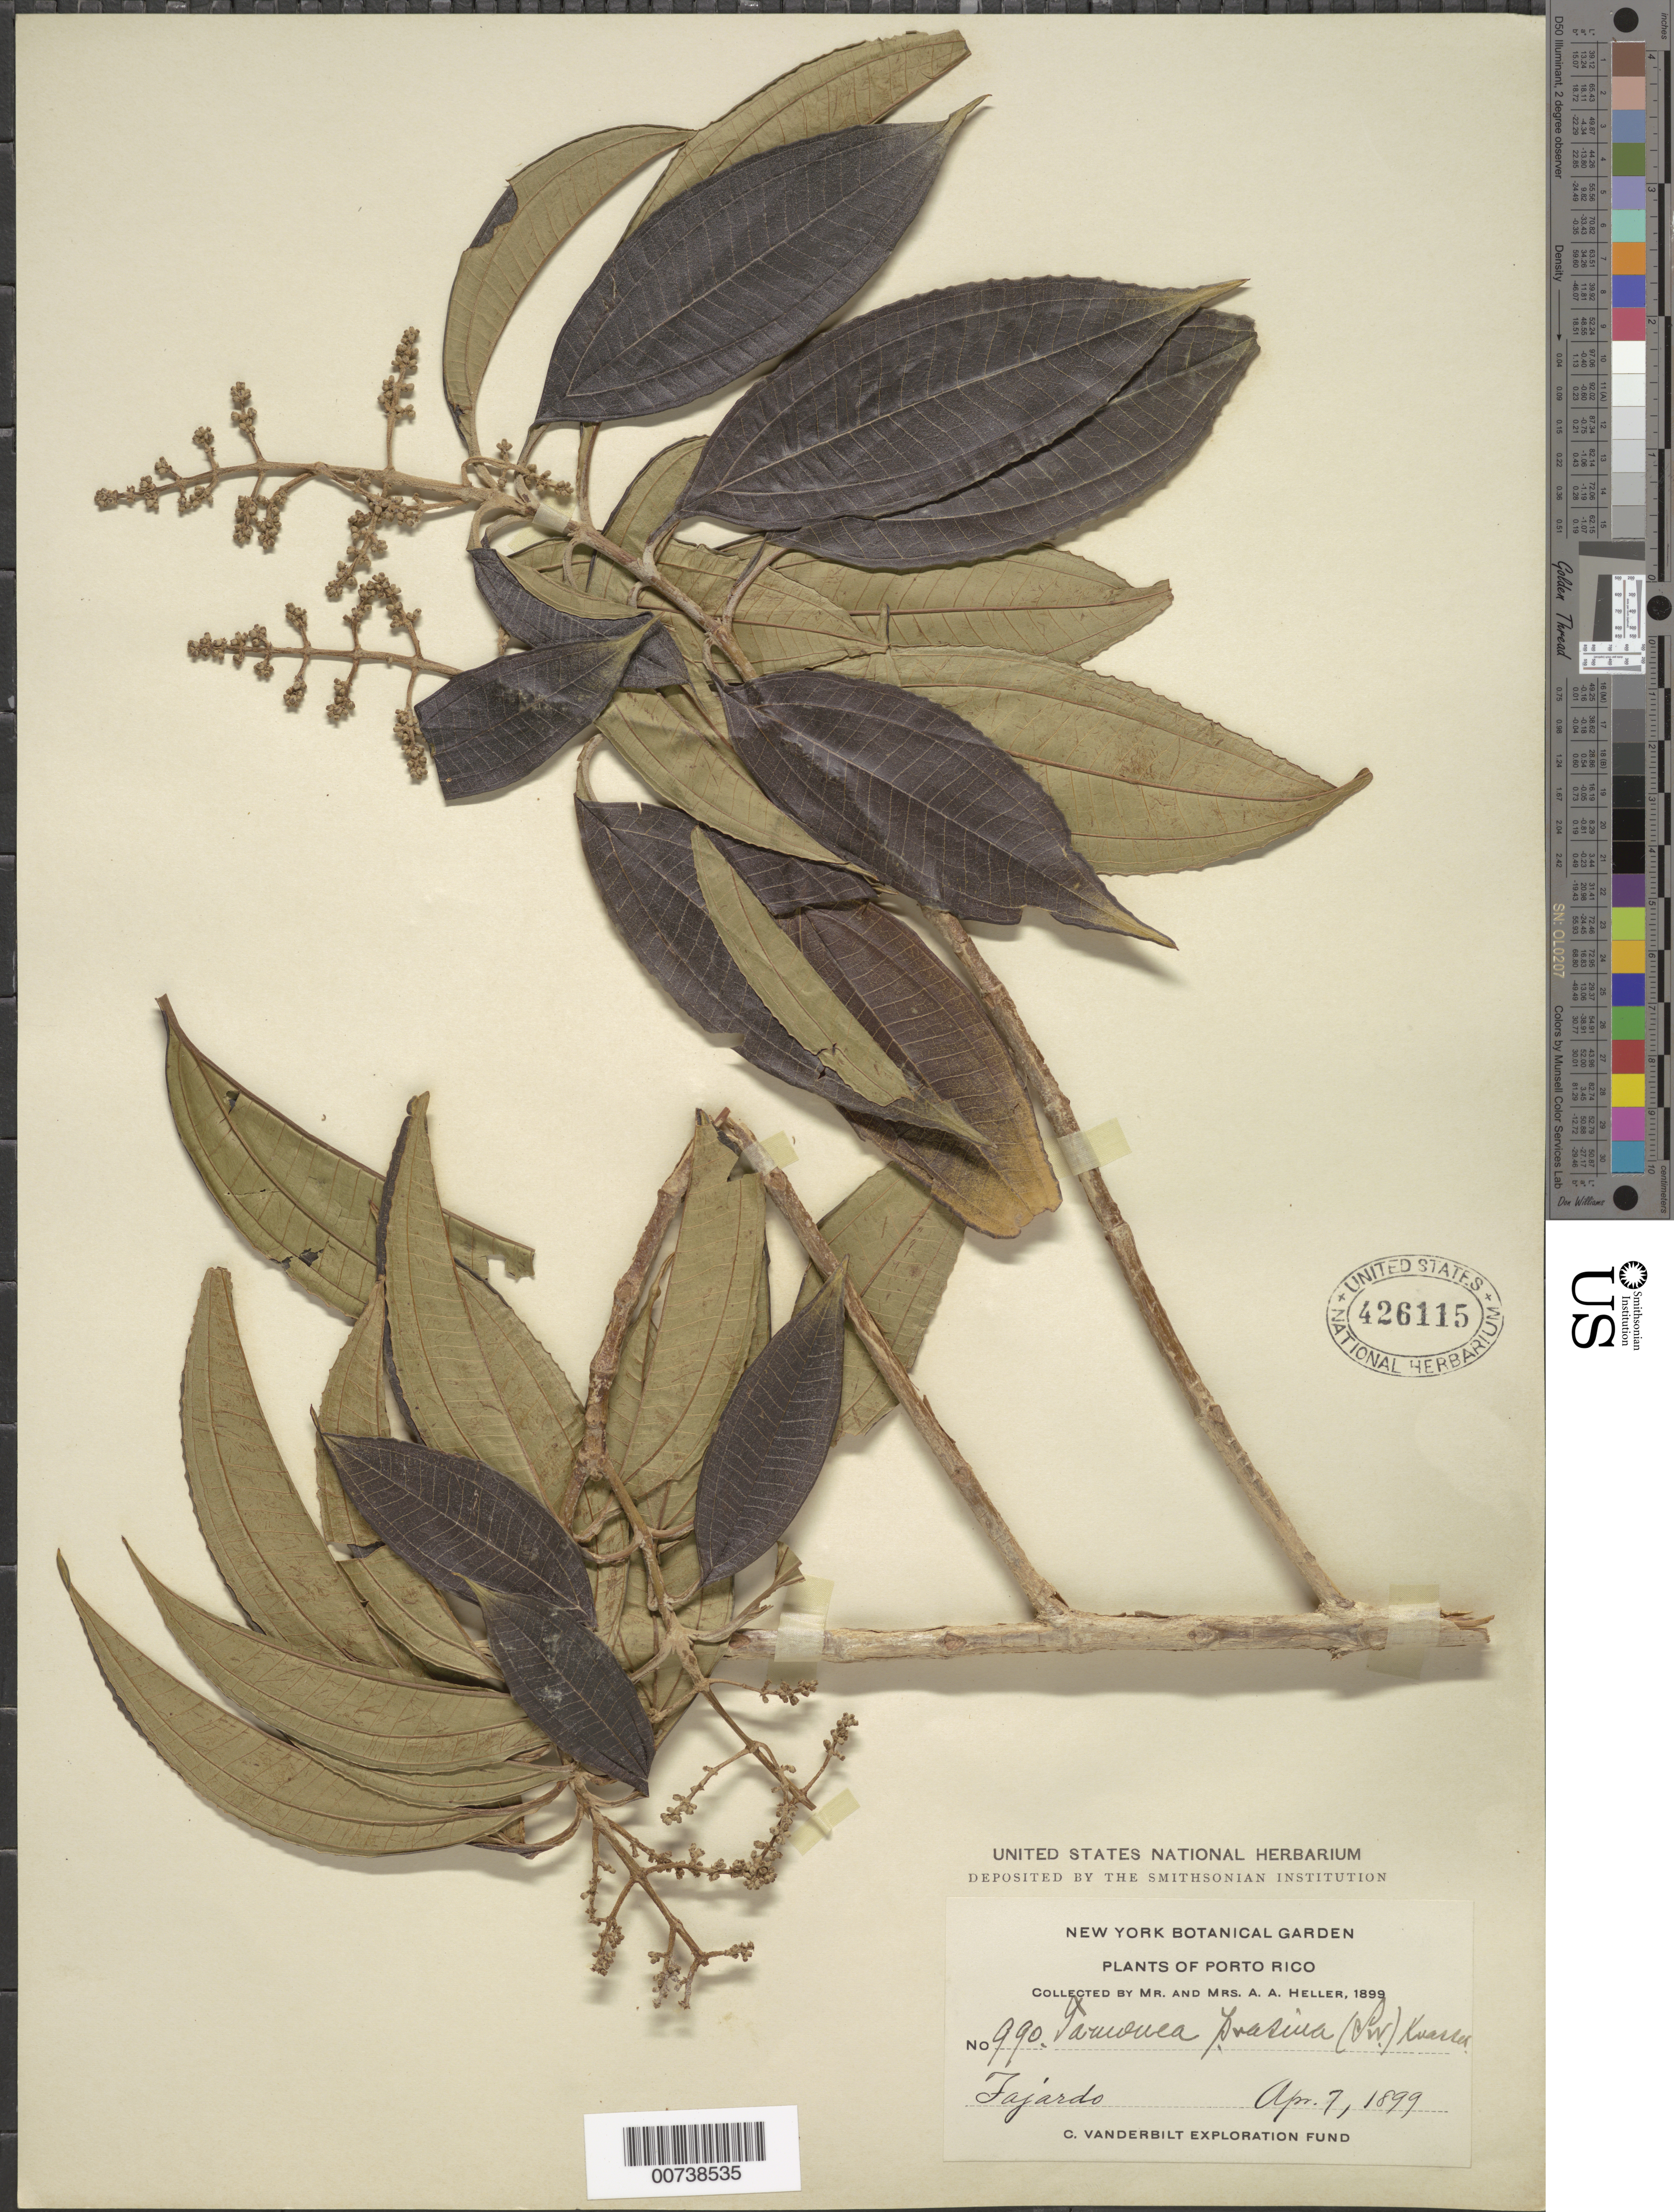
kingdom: Plantae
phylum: Tracheophyta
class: Magnoliopsida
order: Myrtales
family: Melastomataceae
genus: Miconia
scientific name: Miconia prasina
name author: (Sw.) DC.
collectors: A. A. Heller & E. G. Heller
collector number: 990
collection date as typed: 07 Apr 1899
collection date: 1899-04-07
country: Puerto Rico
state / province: Fajardo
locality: Fajardo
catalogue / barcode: US 426115